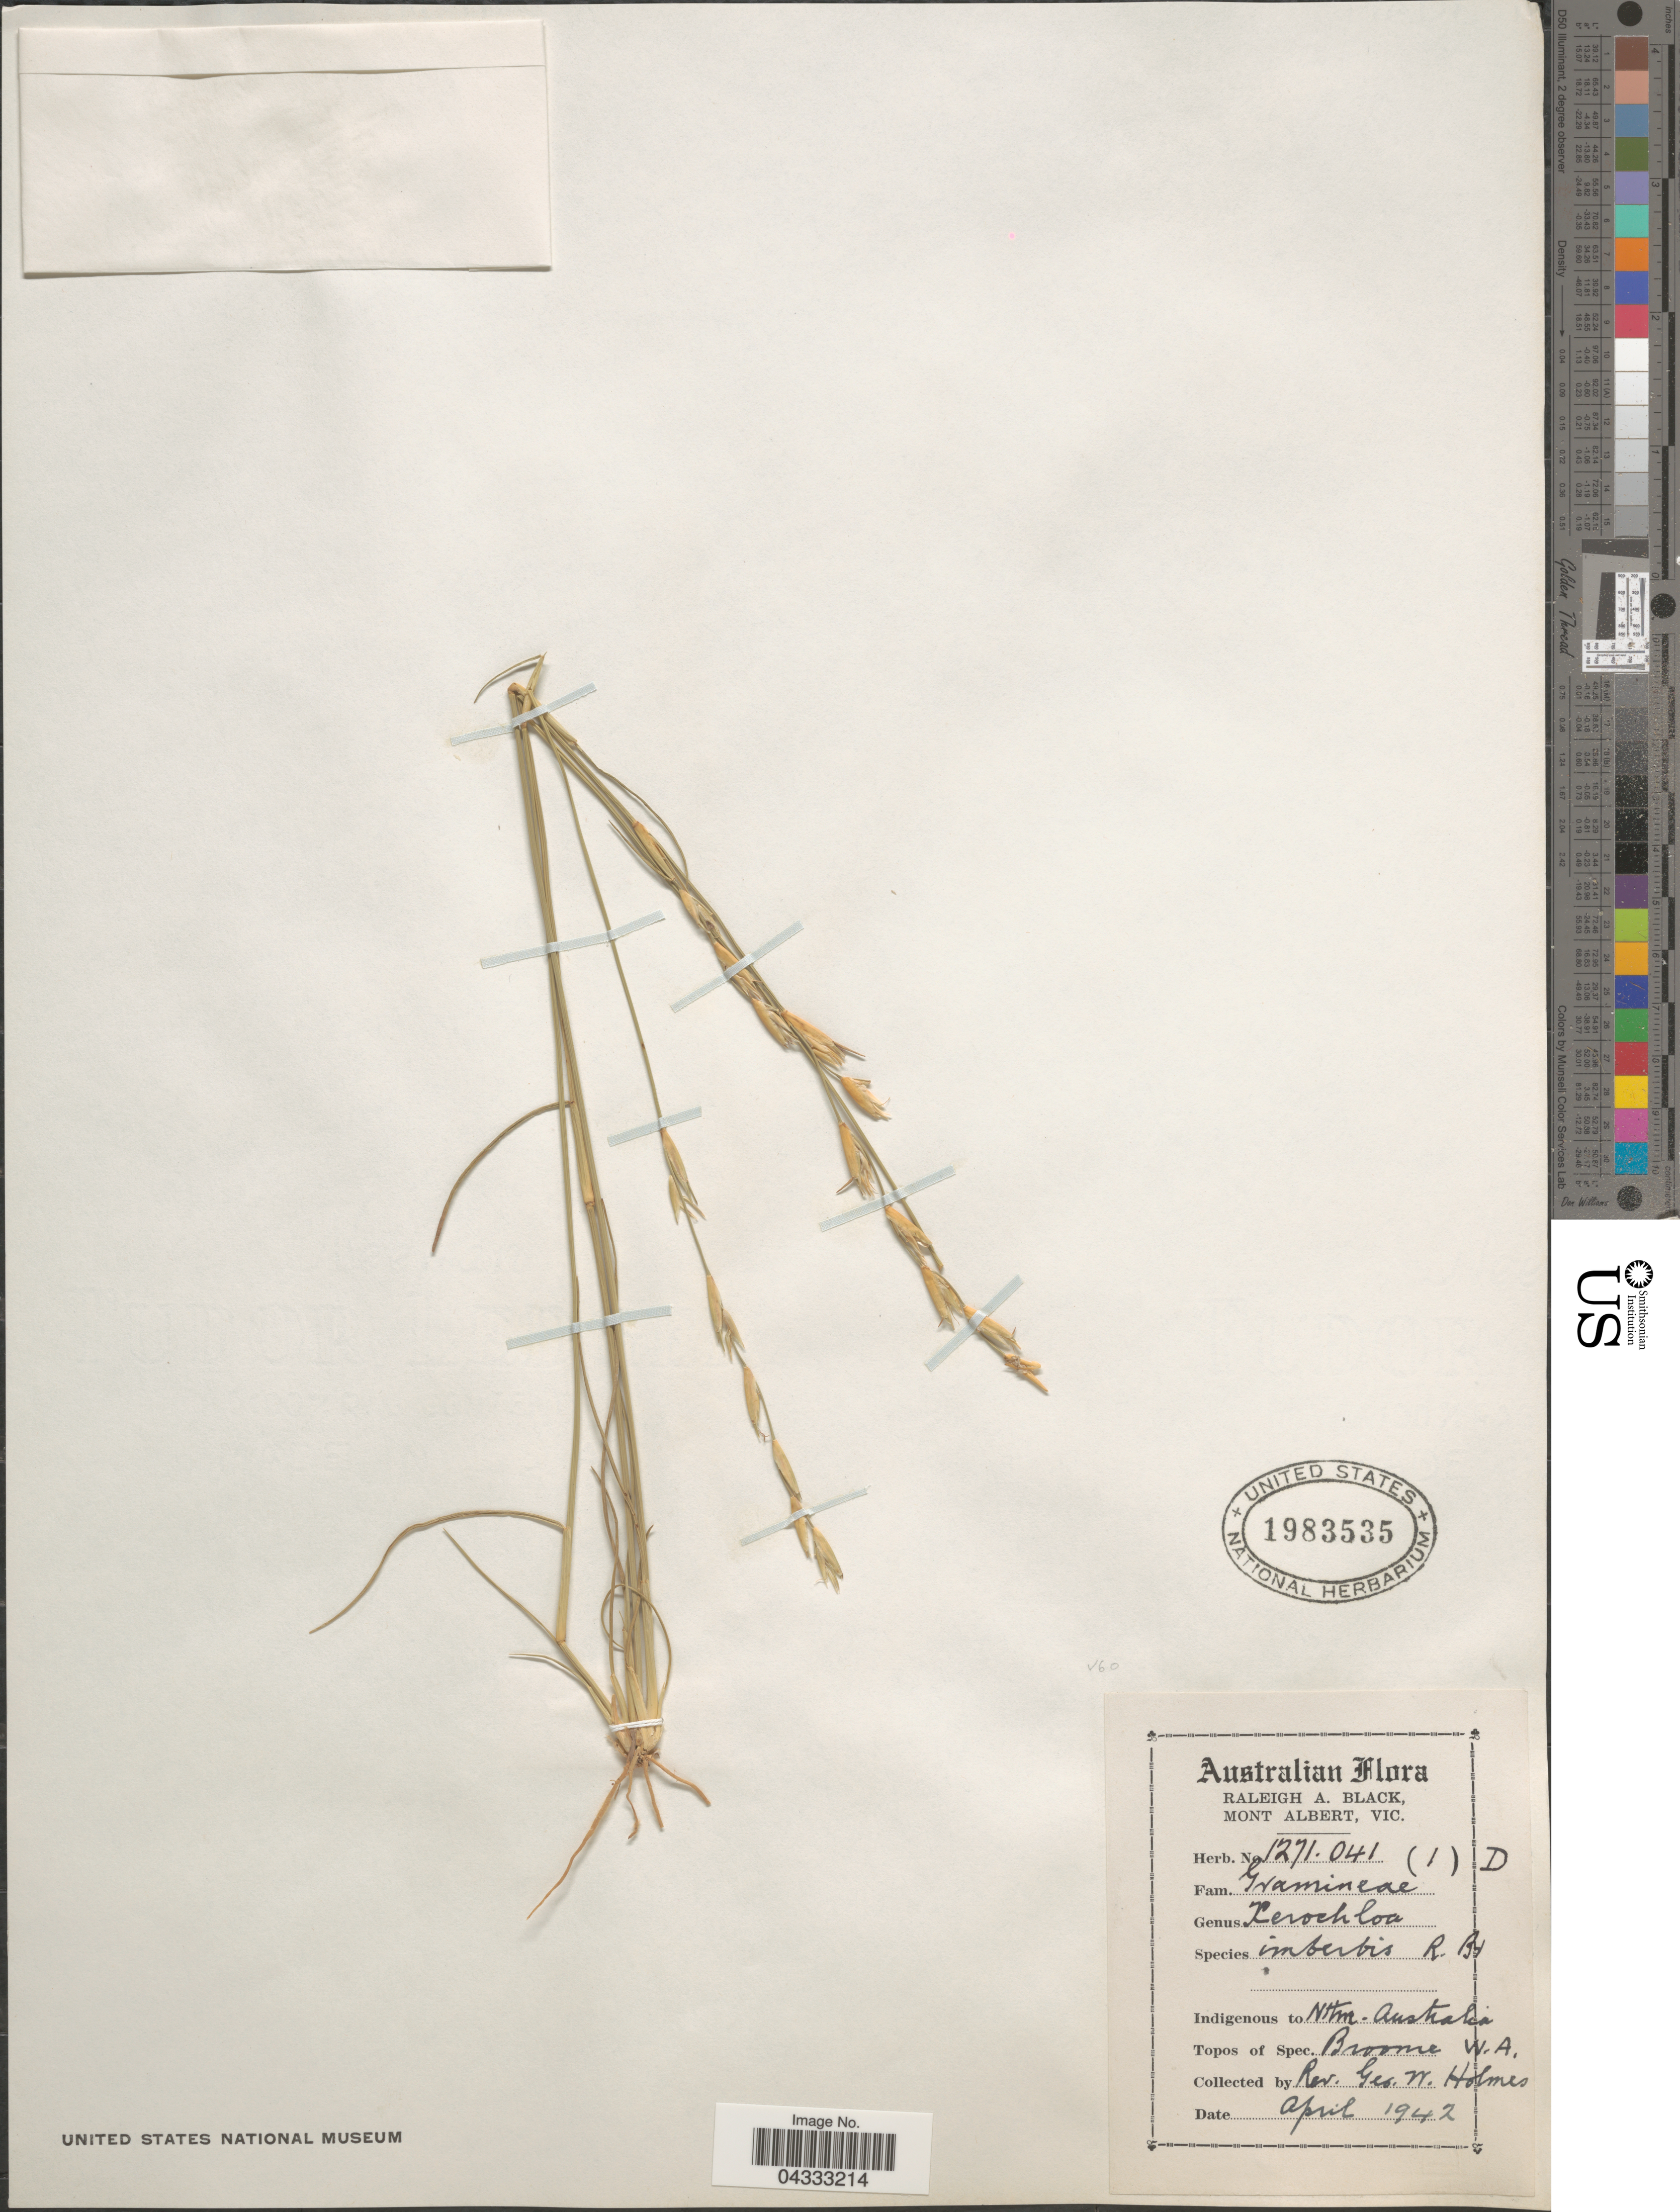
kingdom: Plantae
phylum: Tracheophyta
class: Liliopsida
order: Poales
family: Poaceae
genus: Xerochloa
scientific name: Xerochloa imberbis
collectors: G. Holmes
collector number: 1271.041(1)D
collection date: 1942-04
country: Australia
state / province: Western Australia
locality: Nrthrn. Australia. Broome. W.A.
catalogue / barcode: US 1983535